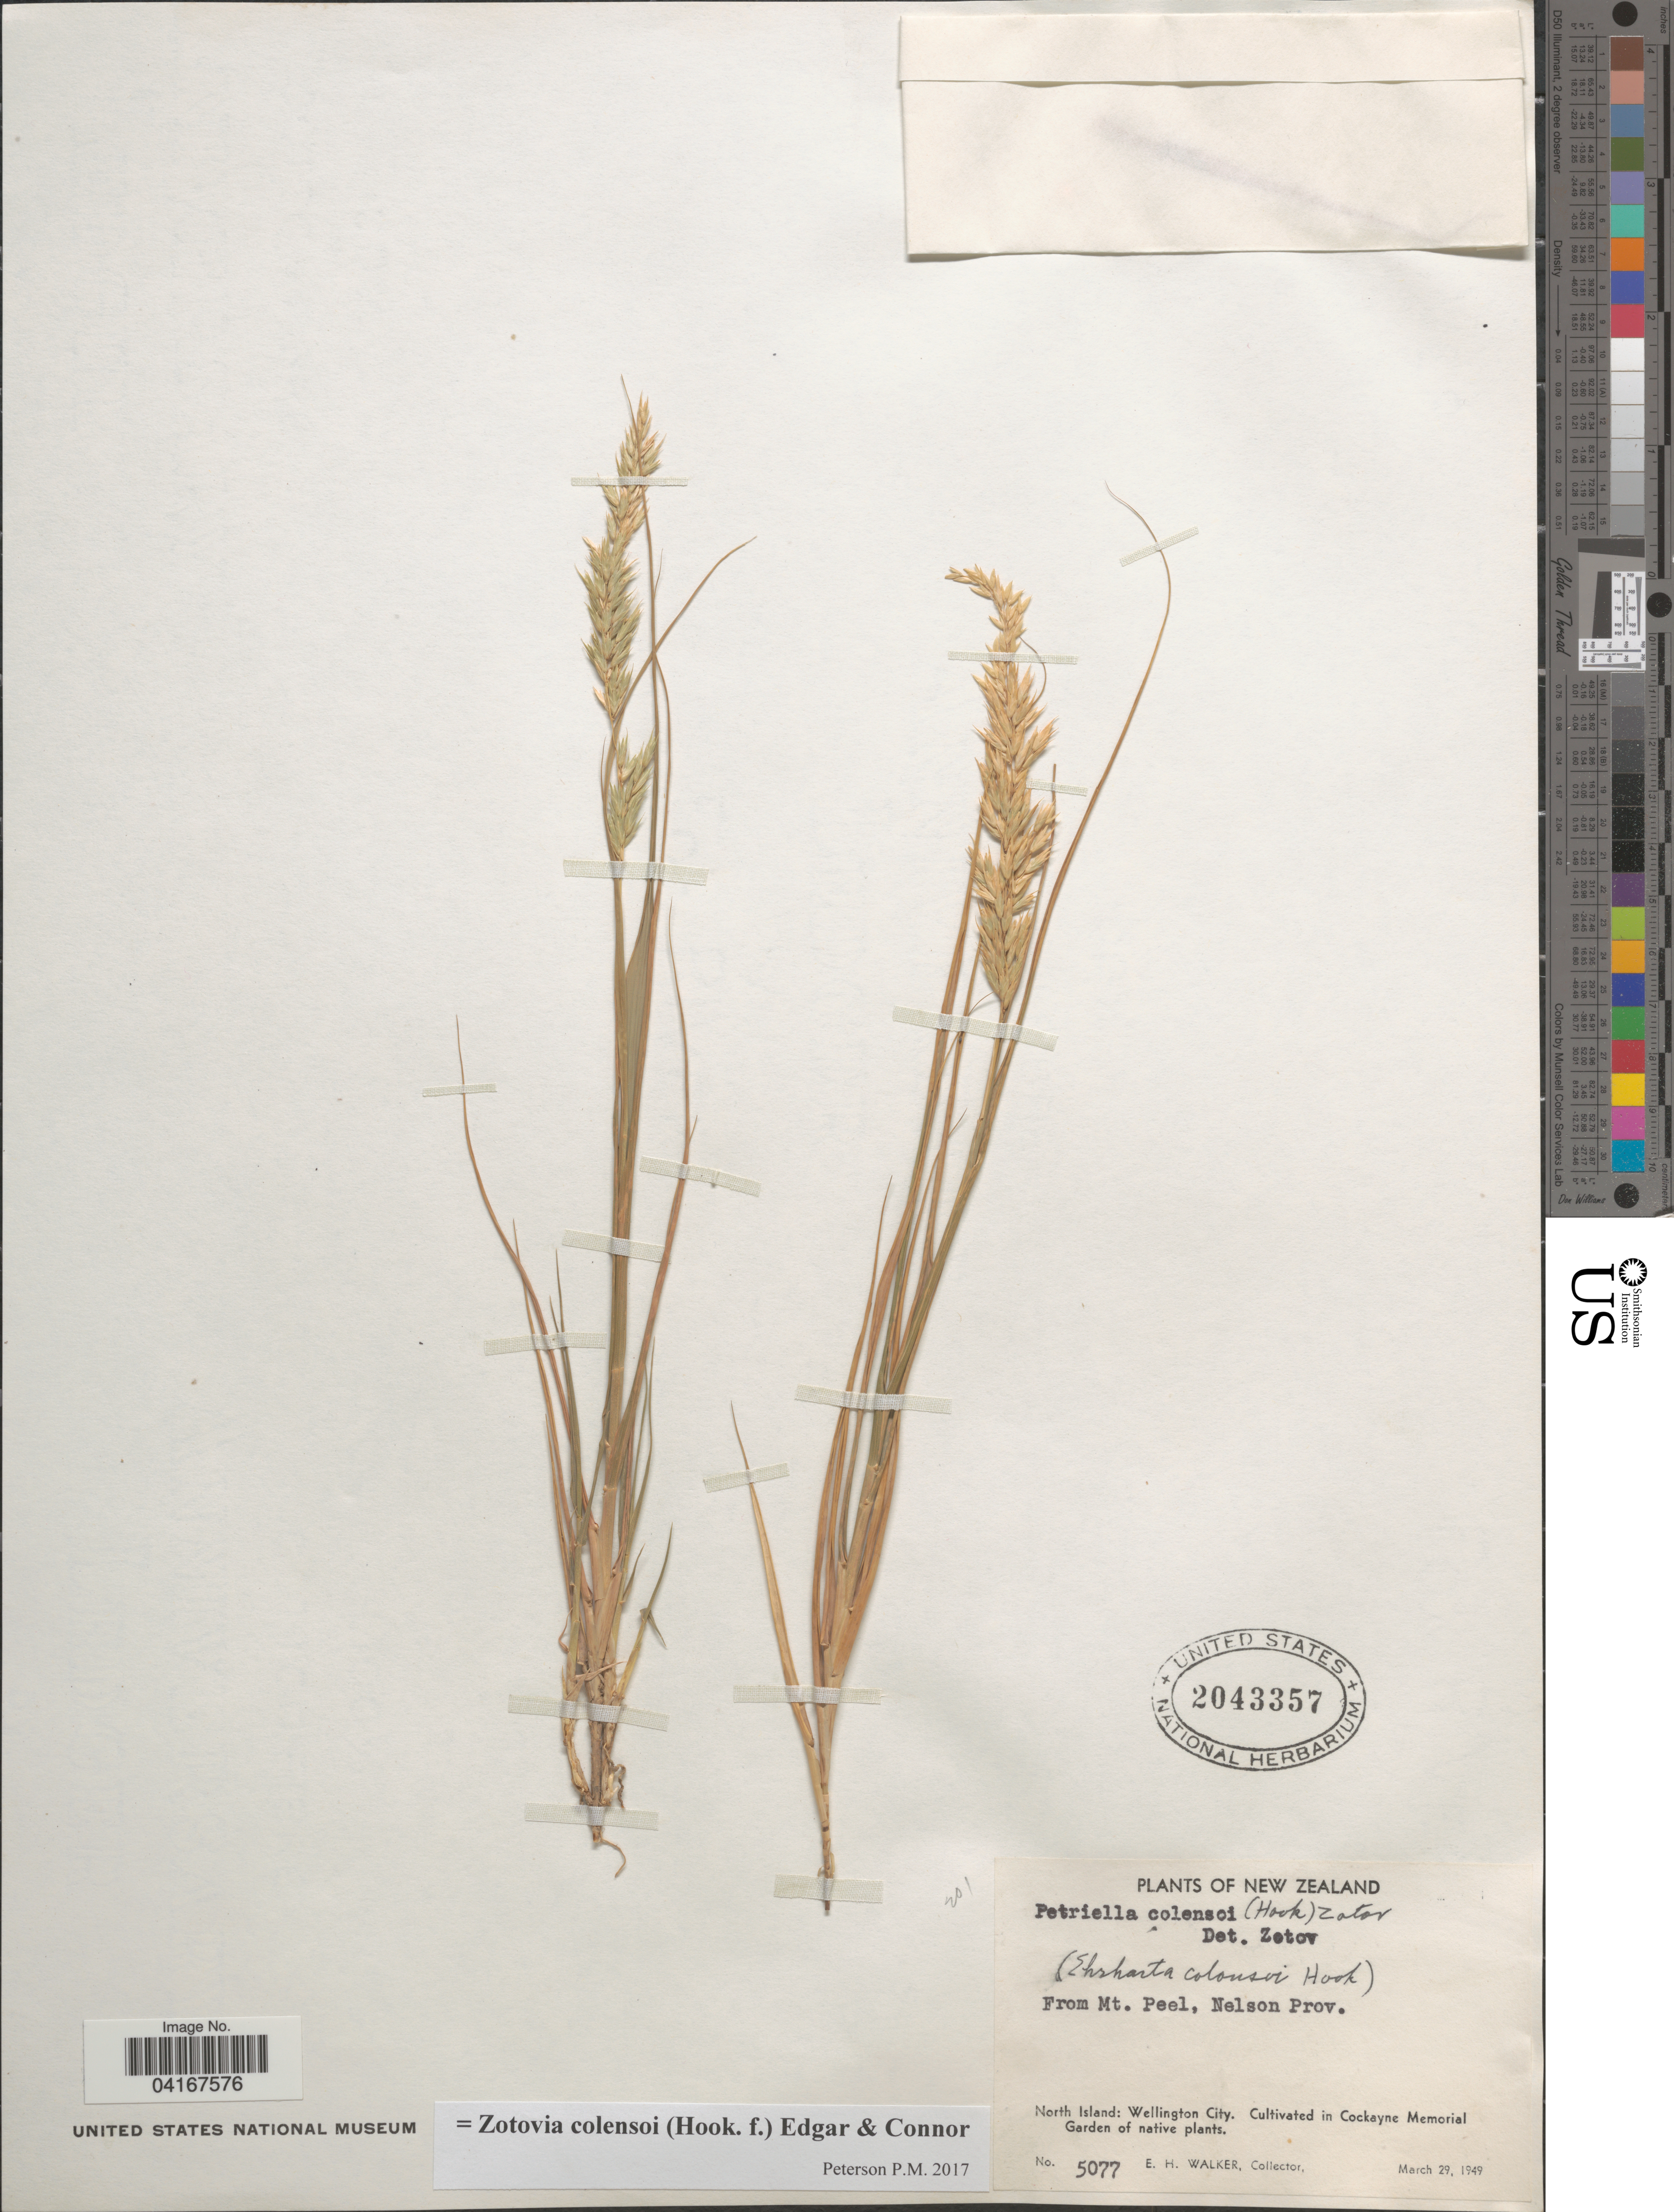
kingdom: Plantae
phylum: Tracheophyta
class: Liliopsida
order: Poales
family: Poaceae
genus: Zotovia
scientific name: Zotovia colensoi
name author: (Hook. f.) Edgar & Connor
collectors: E. H. Walker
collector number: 5077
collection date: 1949-03-29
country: New Zealand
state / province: Wellington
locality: North Island: Wellington City. In Cockayne Memorial Garden of native plants.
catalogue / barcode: US 2043357